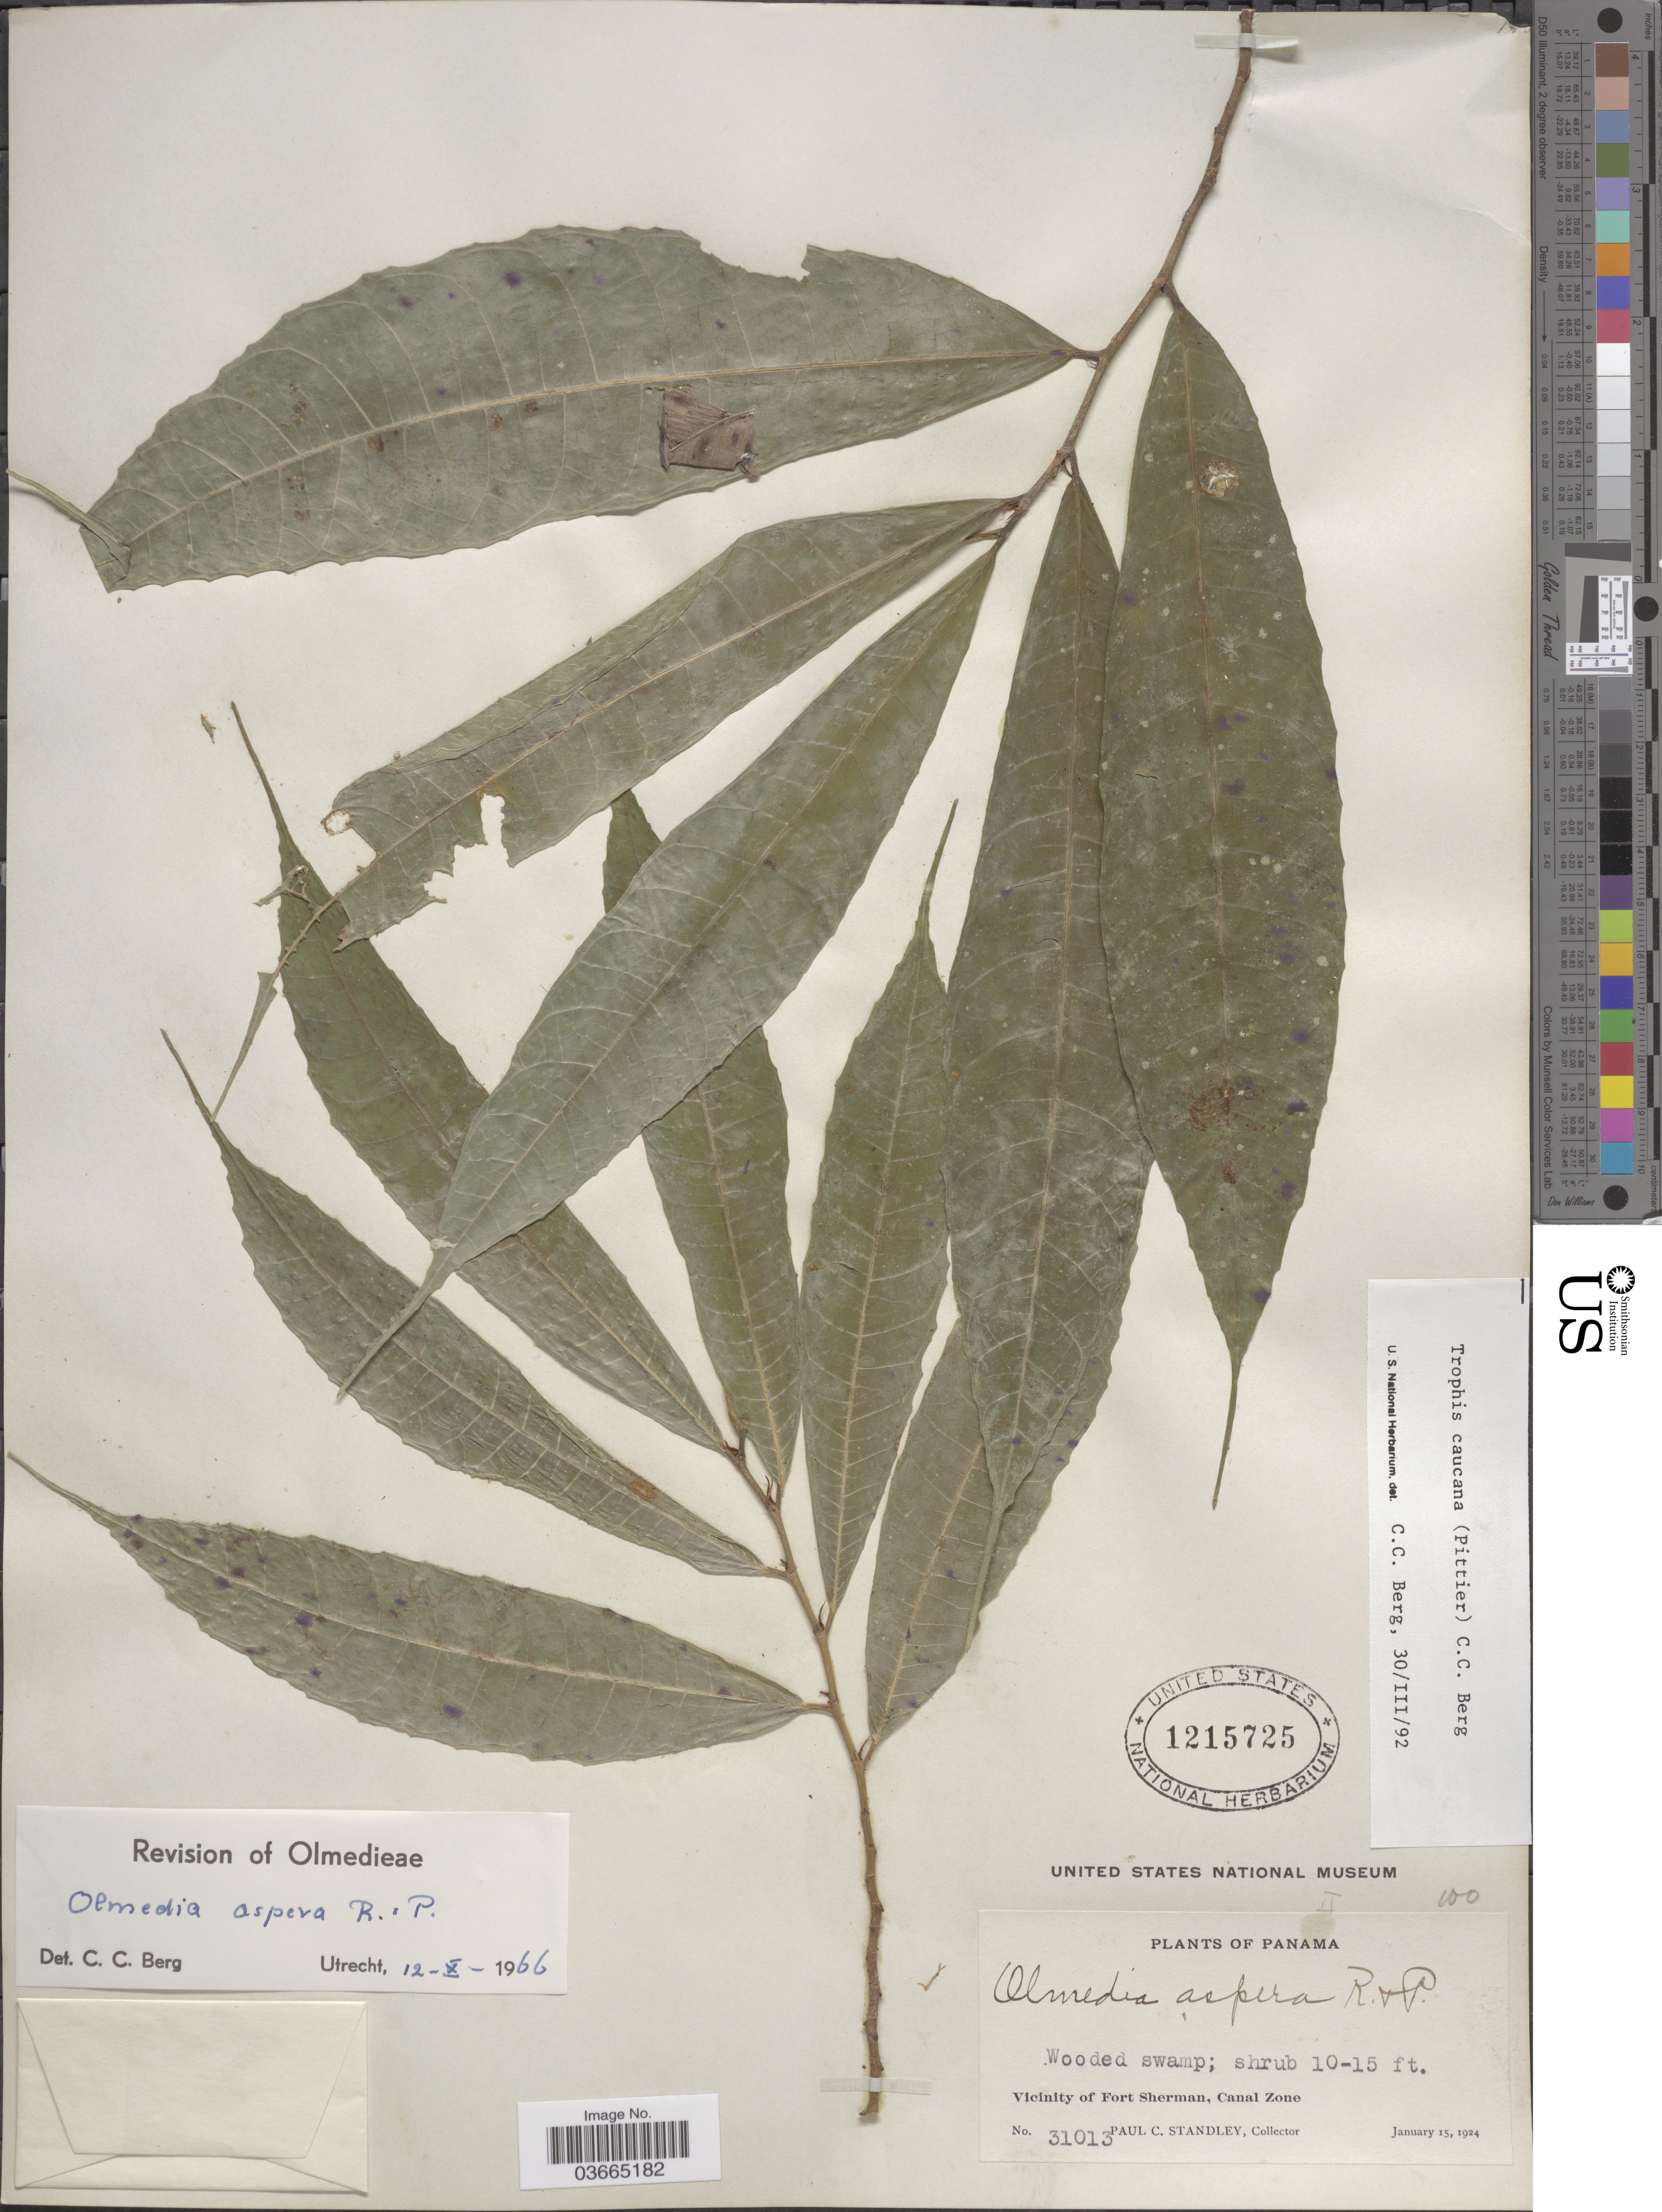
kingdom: Plantae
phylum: Tracheophyta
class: Magnoliopsida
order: Rosales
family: Moraceae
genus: Olmedia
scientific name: Olmedia aspera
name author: Ruiz & Pav.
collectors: P. C. Standley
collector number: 31013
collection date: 1924-01-15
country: Panama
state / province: Colón / Panamá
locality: Vicinity of Fort Sherman, Canal Zone.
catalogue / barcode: US 1215725